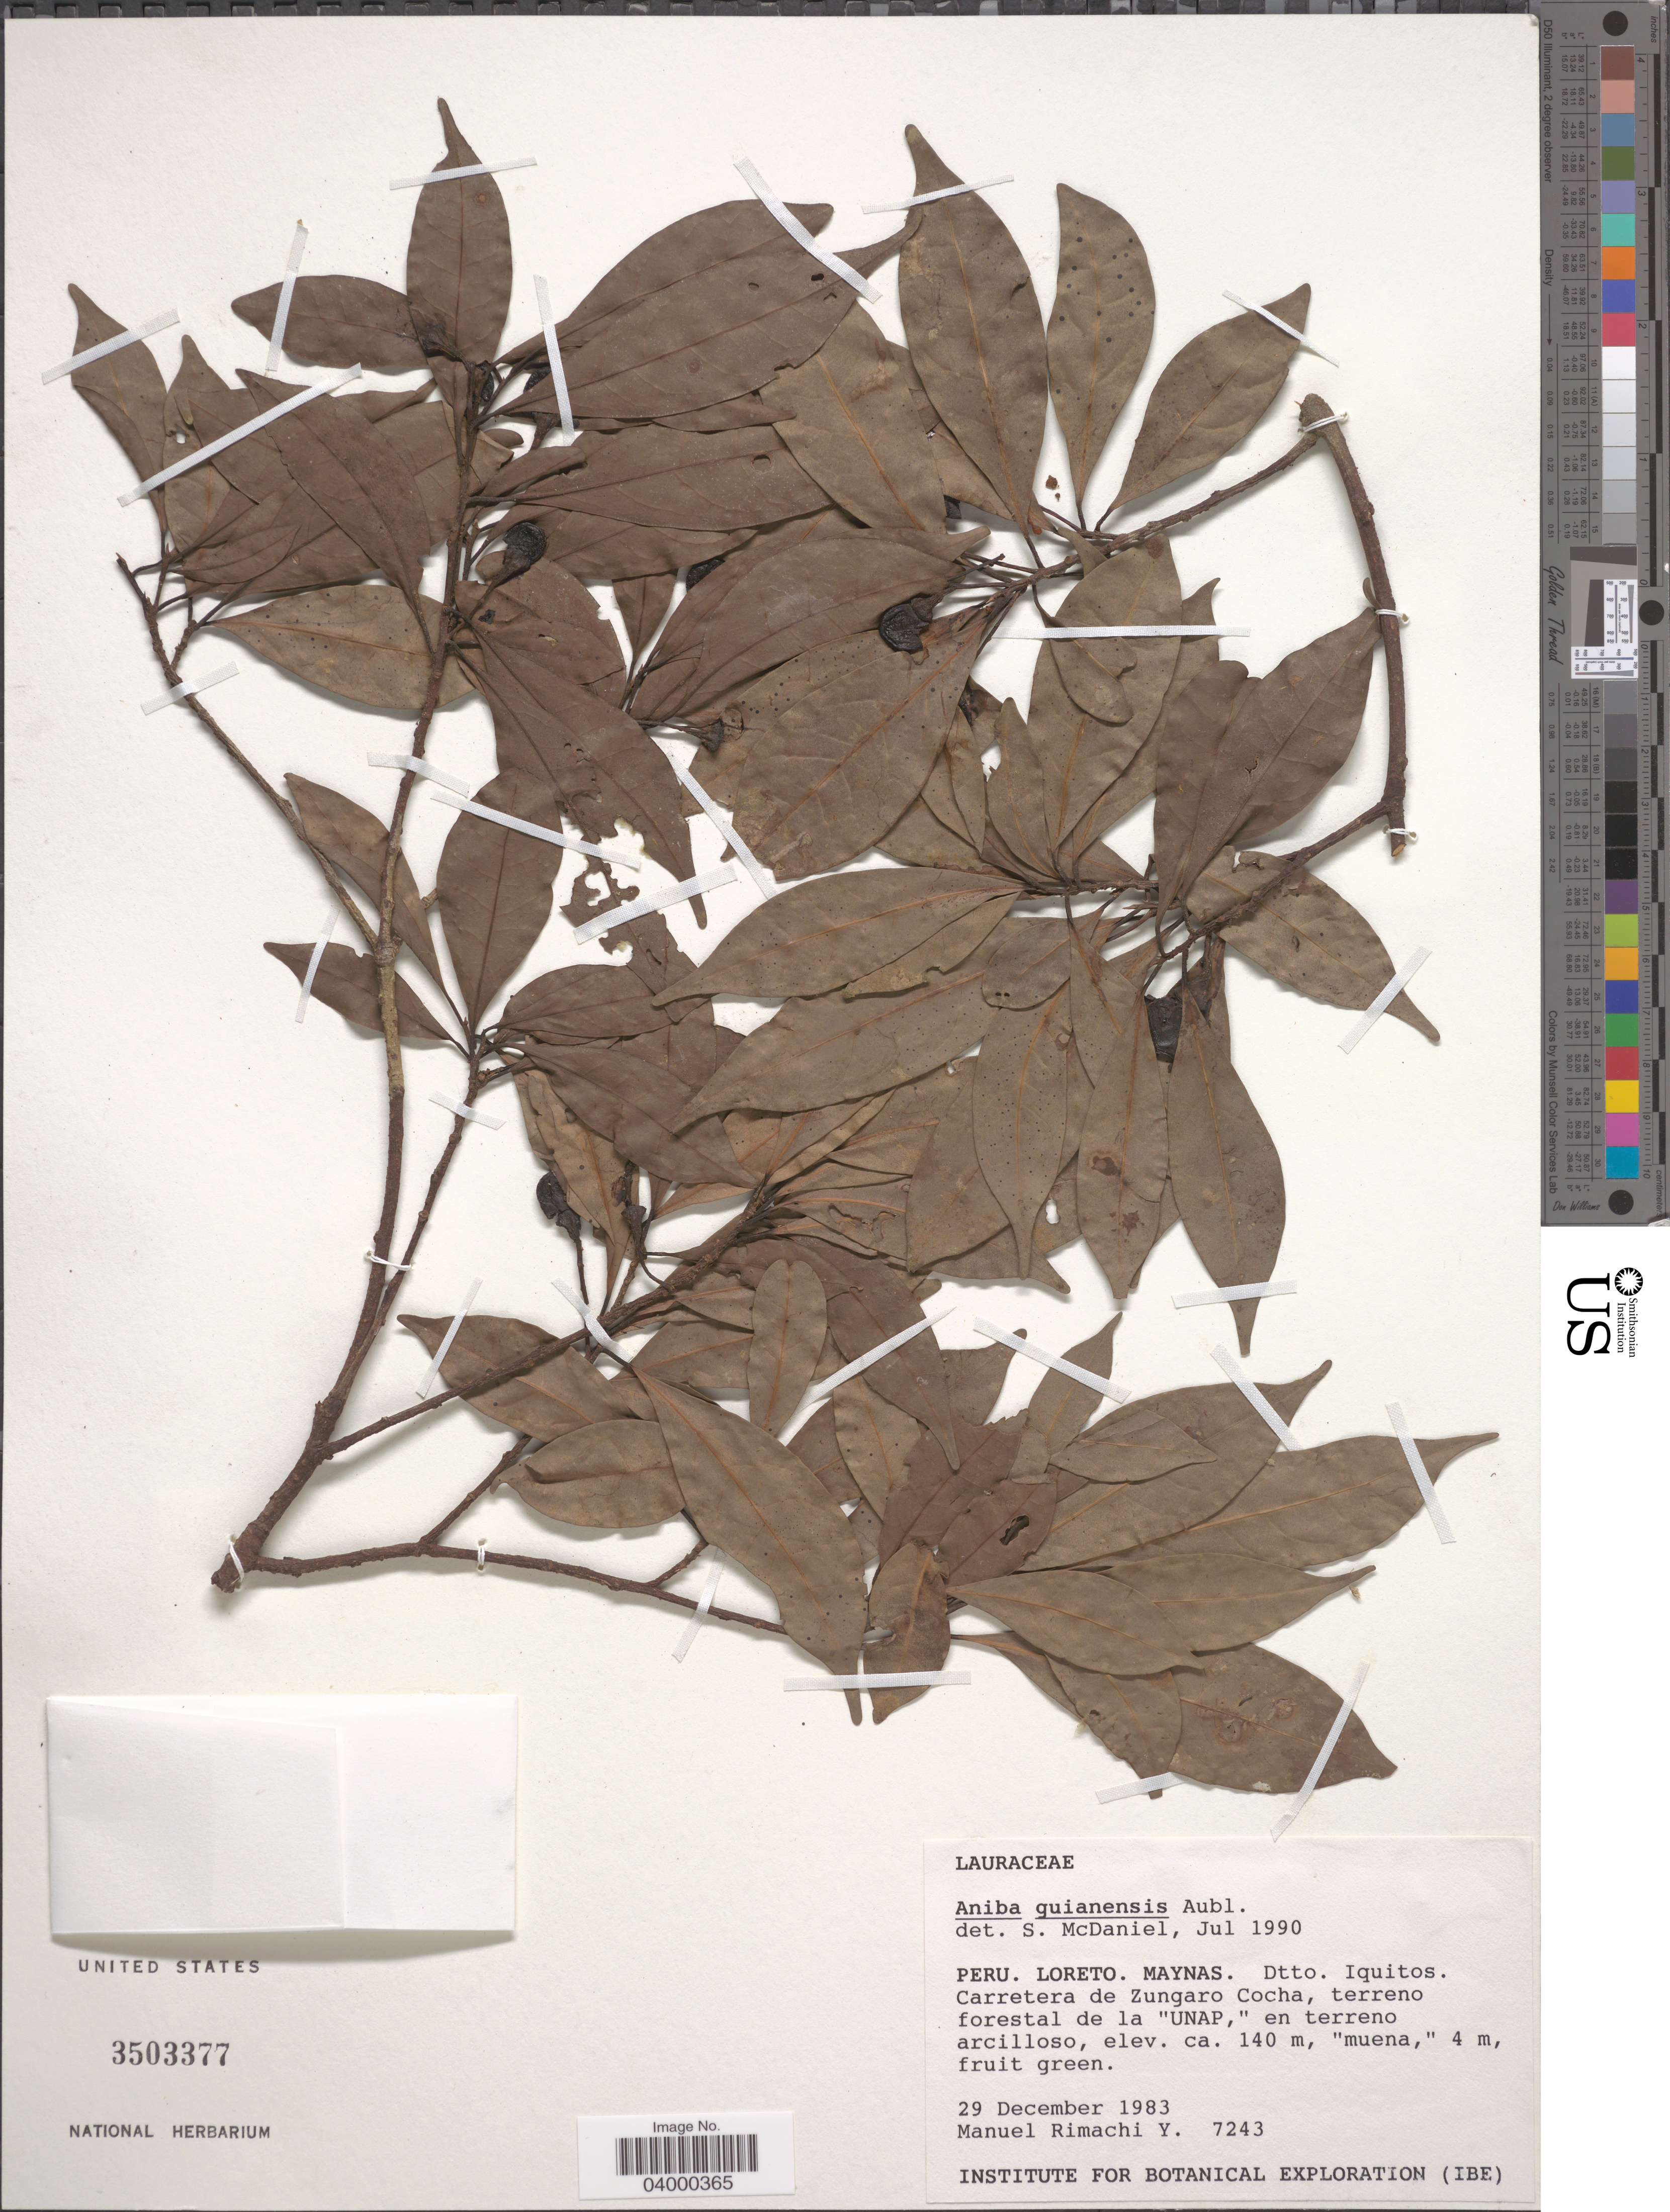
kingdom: Plantae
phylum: Tracheophyta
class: Magnoliopsida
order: Laurales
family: Lauraceae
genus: Aniba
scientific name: Aniba guianensis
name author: Aubl.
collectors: M. Rimachi Y.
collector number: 7243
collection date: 1983-12-29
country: Peru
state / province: Loreto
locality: Maynas. Dtto. Iquitos. Carretera de Zungaro Cocha, terreno forestal de la "UNAP".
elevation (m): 140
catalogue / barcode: US 3503377